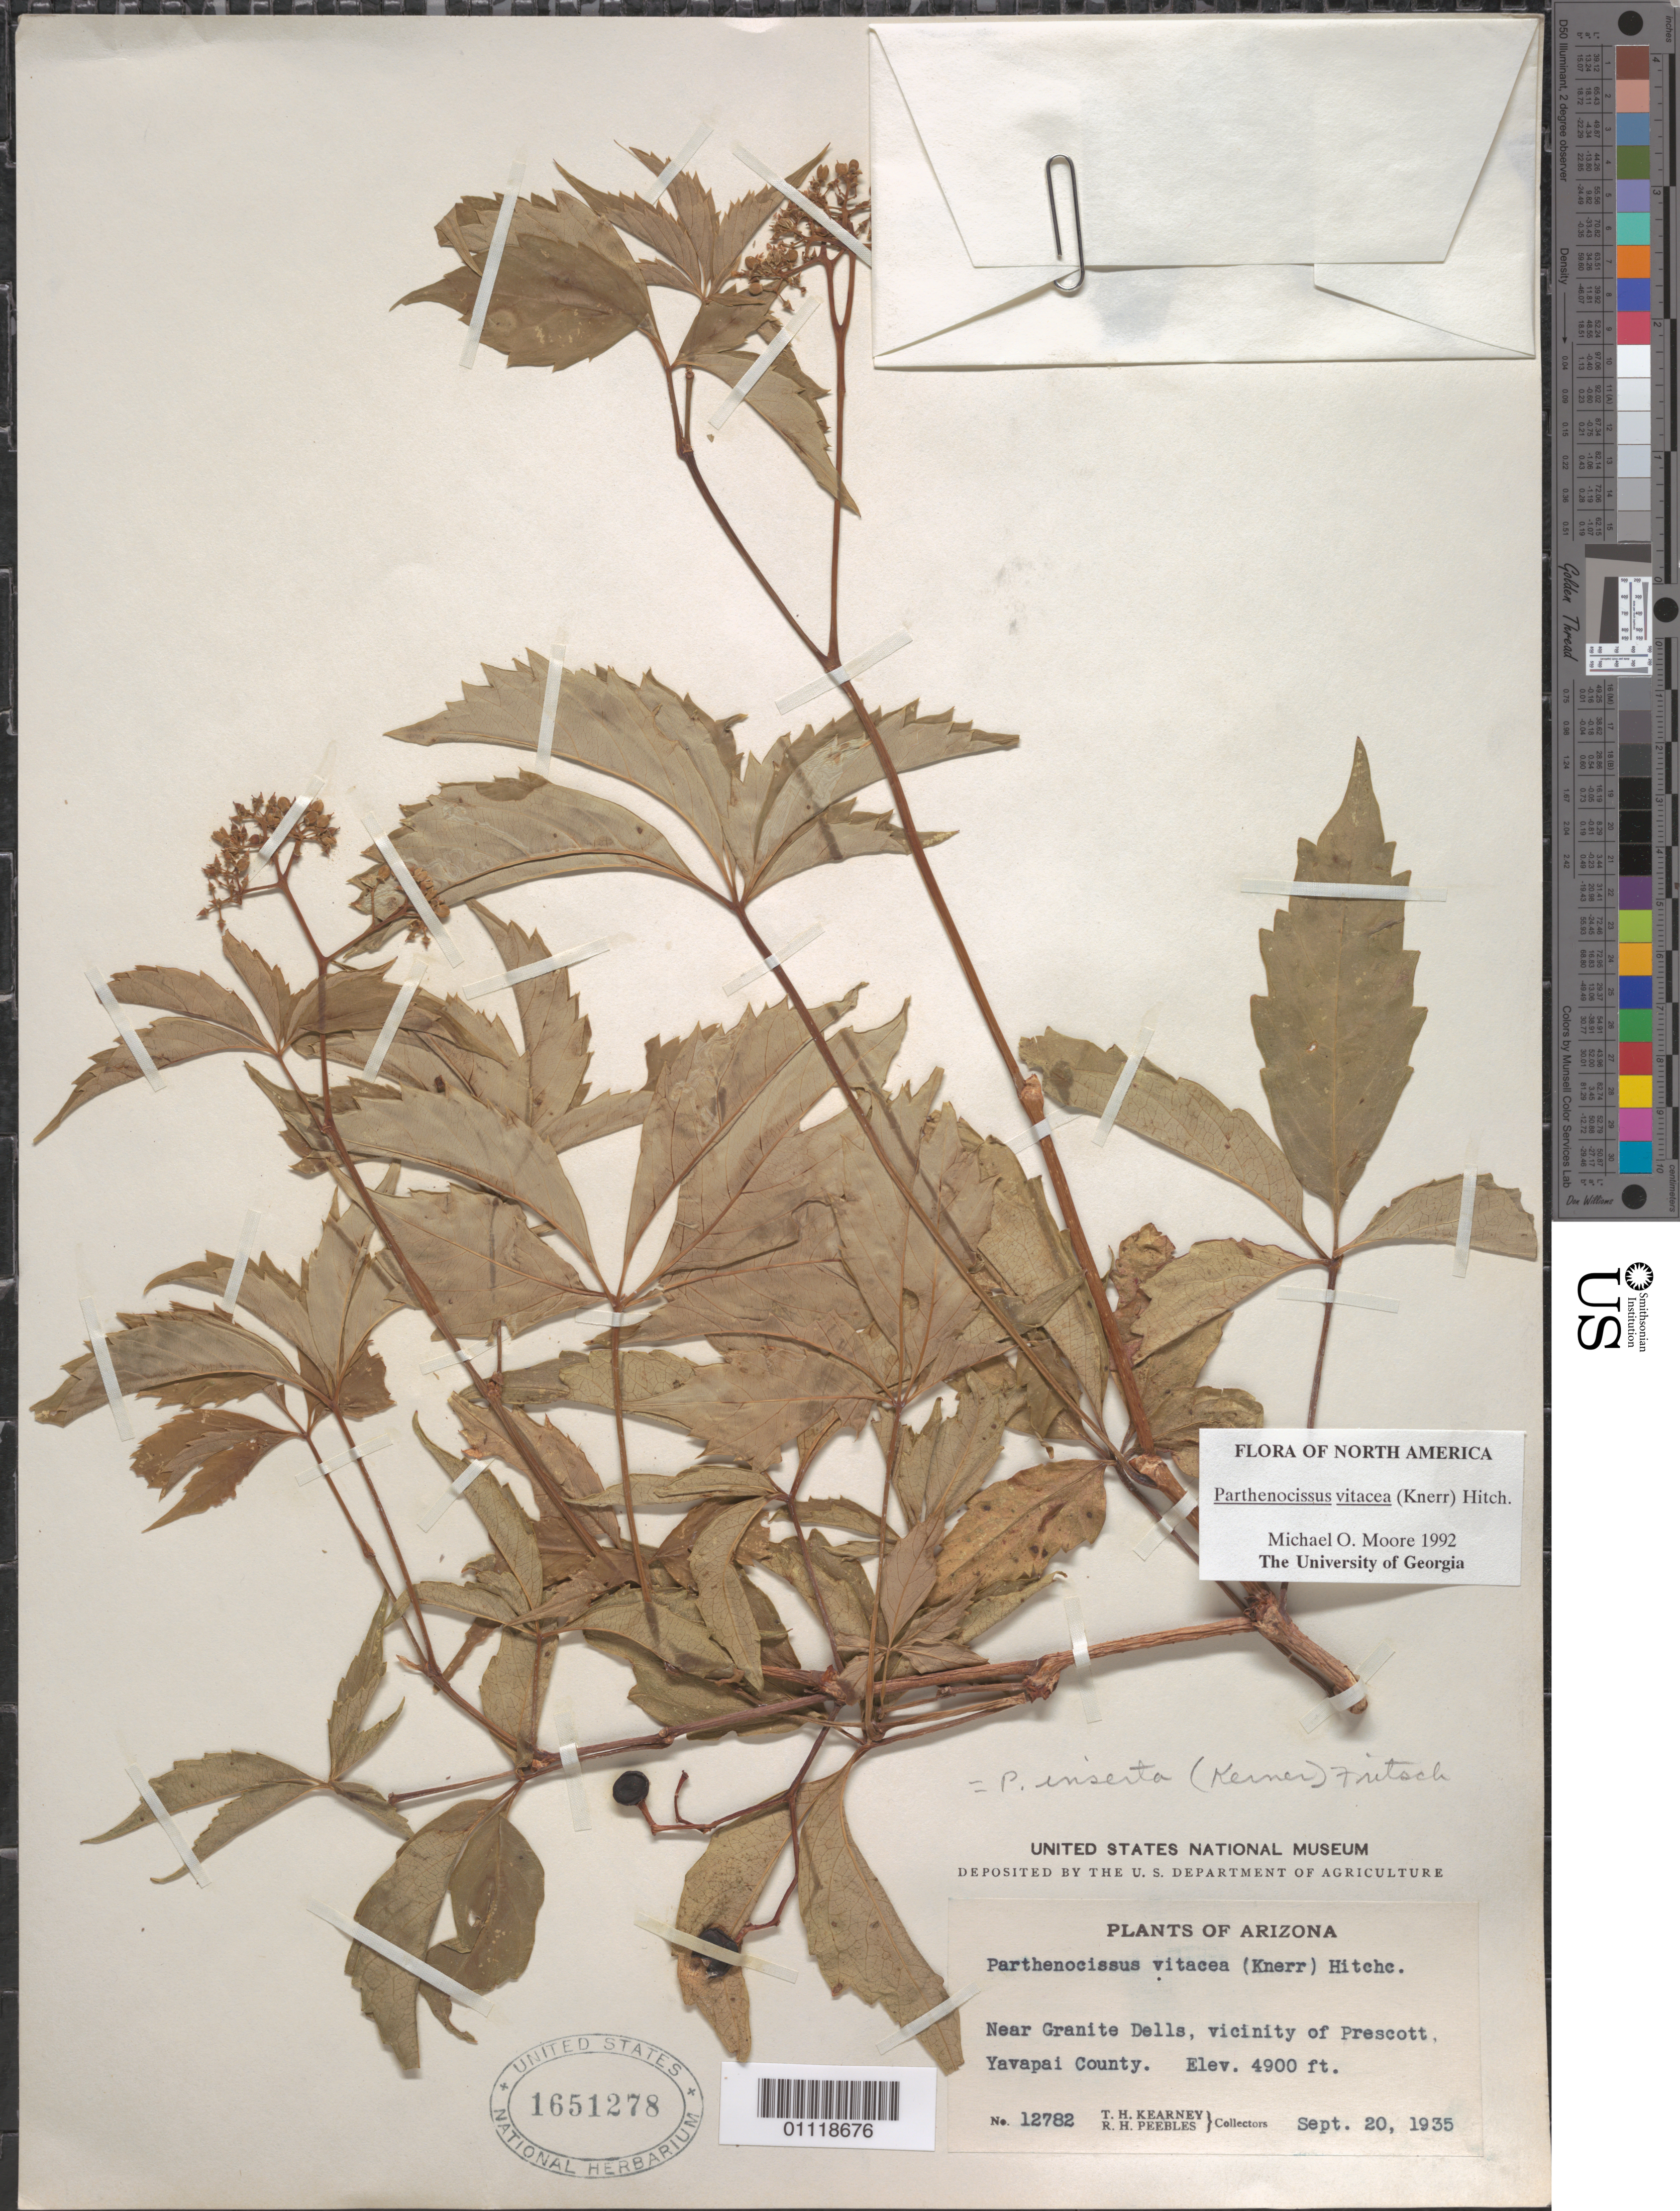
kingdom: Plantae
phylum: Tracheophyta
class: Magnoliopsida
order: Vitales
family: Vitaceae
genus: Parthenocissus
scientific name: Parthenocissus vitacea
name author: (Knerr) Hitchc.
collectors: T. H. Kearney & R. H. Peebles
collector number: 12782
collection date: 1935-09-20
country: United States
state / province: Arizona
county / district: Yavapai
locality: Near Granite Dells, vicinity of Prescott.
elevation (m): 1494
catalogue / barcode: US 1651278